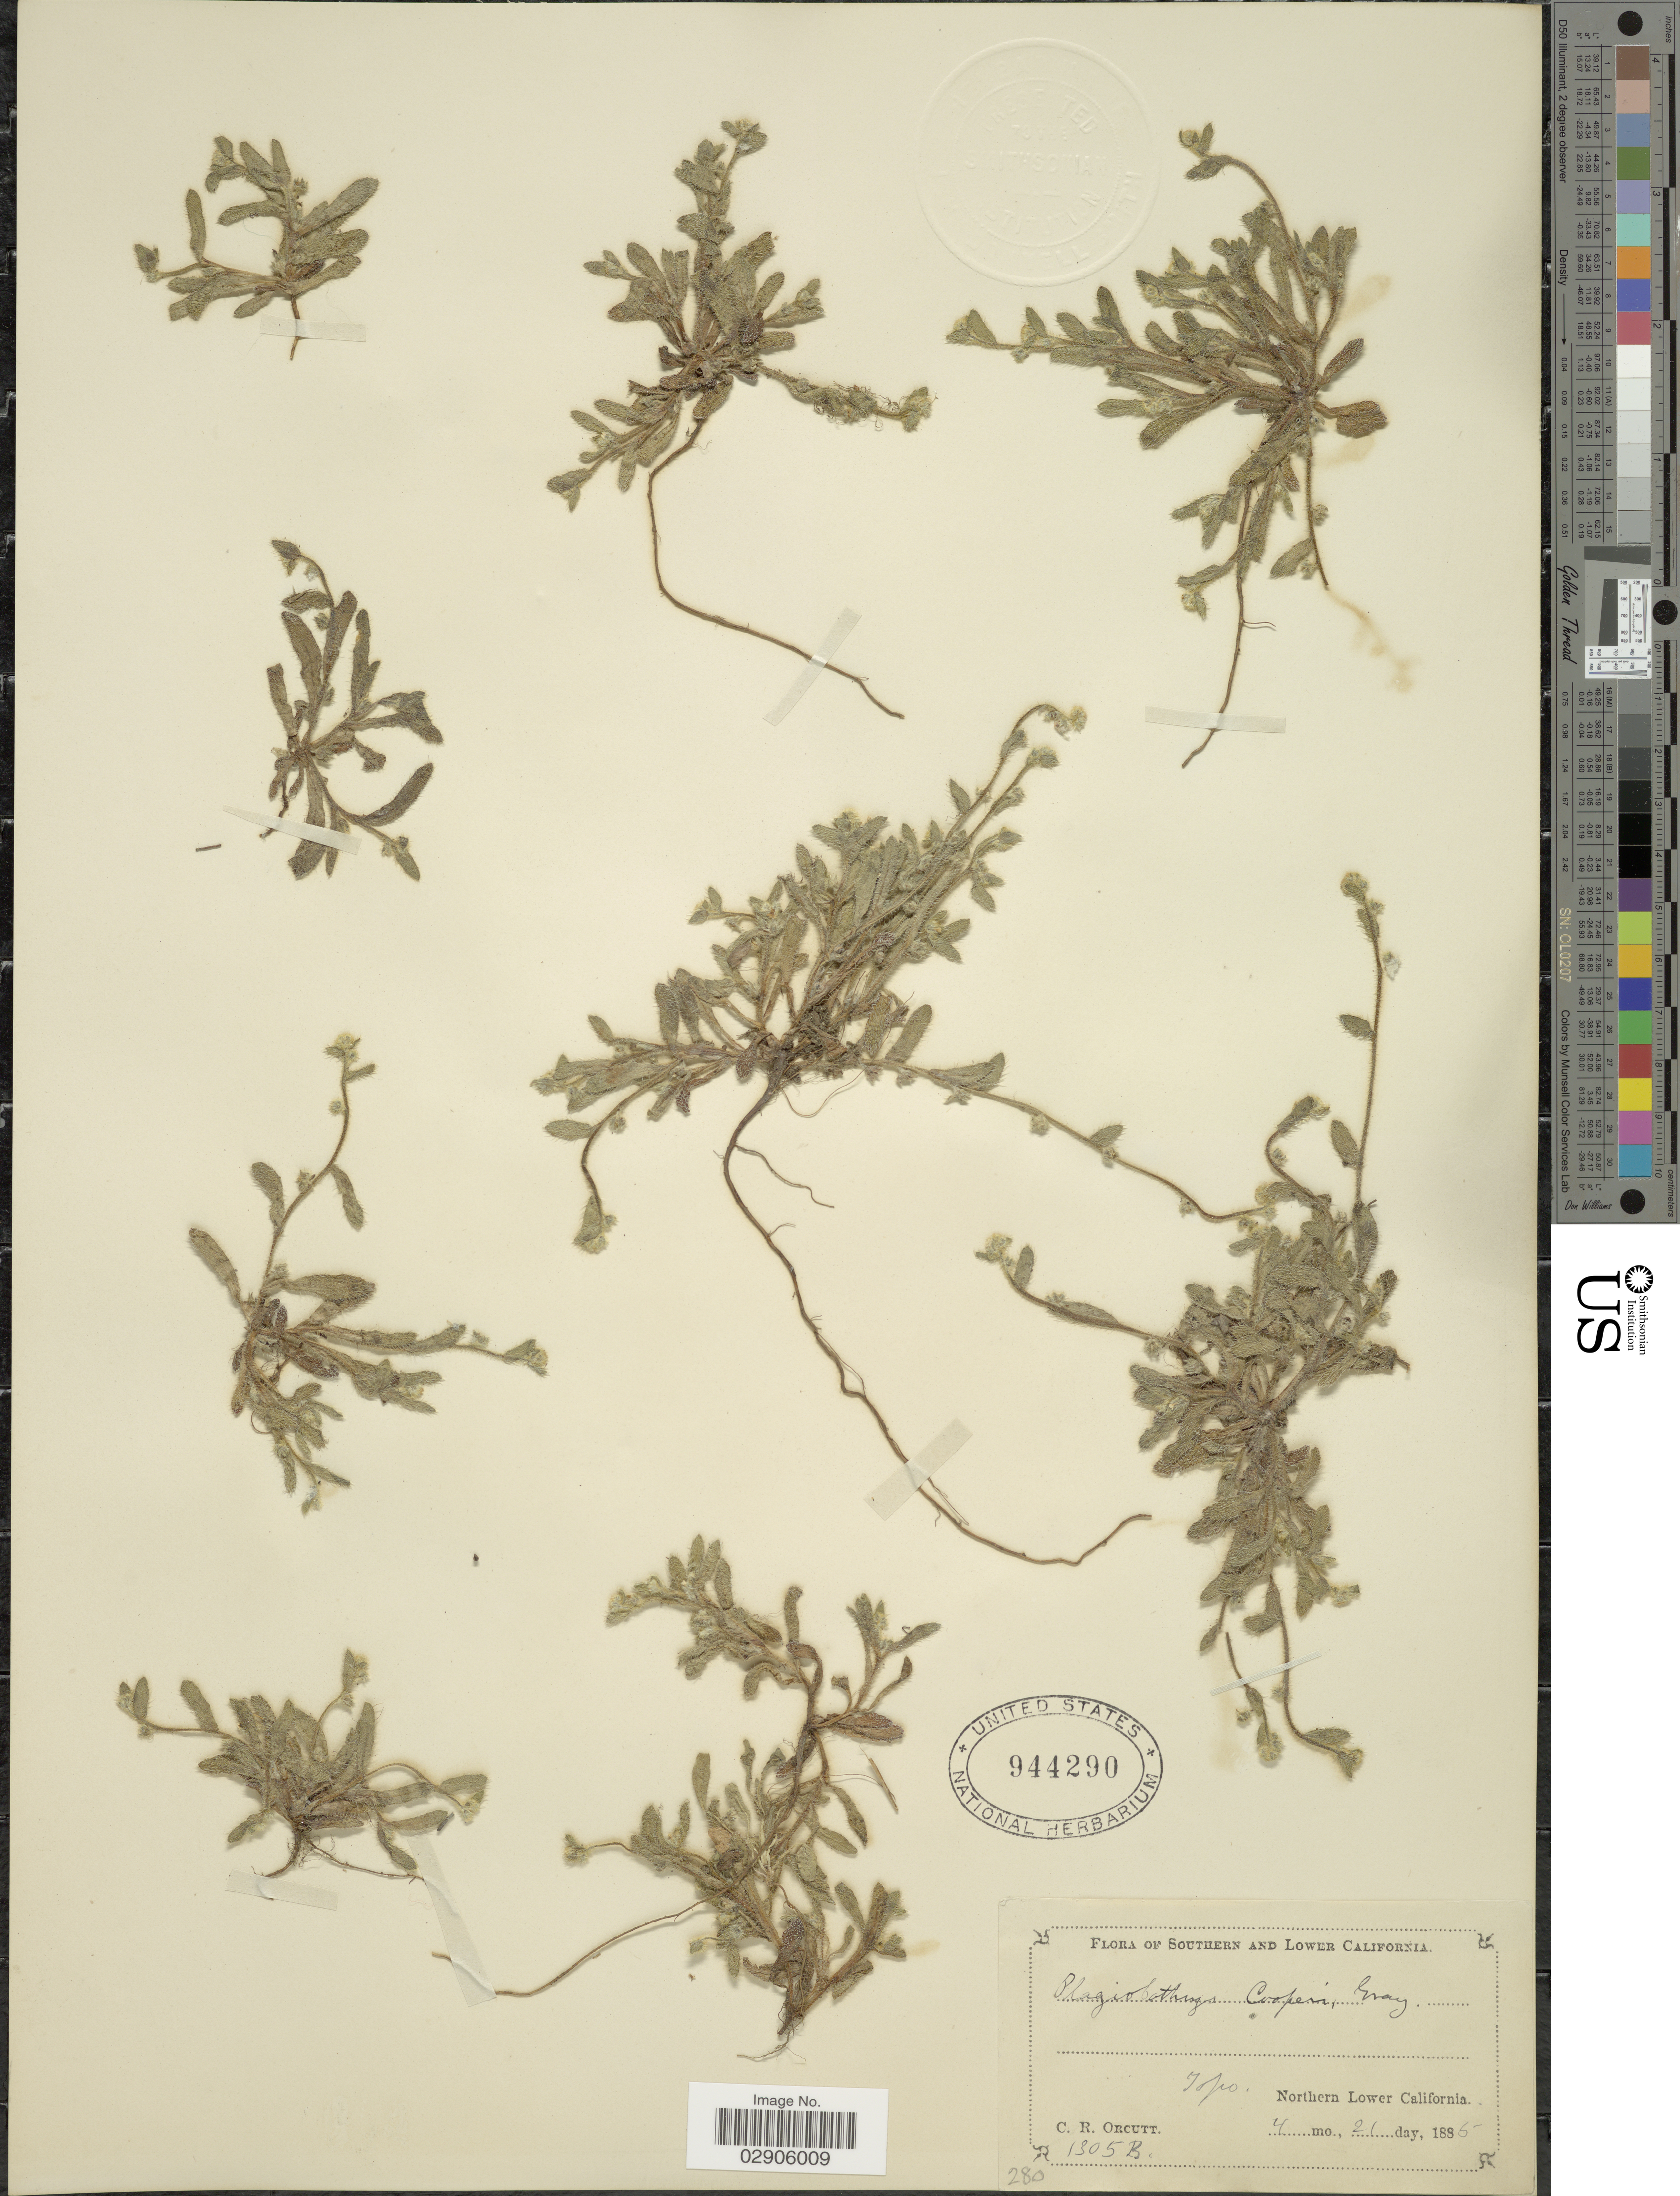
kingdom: Plantae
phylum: Tracheophyta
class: Magnoliopsida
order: Boraginales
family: Boraginaceae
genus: Plagiobothrys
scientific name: Plagiobothrys cooperi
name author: A. Gray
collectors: C. R. Orcutt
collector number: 1305B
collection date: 1885-04-21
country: Mexico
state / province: Baja California Norte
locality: Southern and Lower California, Topo, Northern Lower California.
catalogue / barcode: US 944290